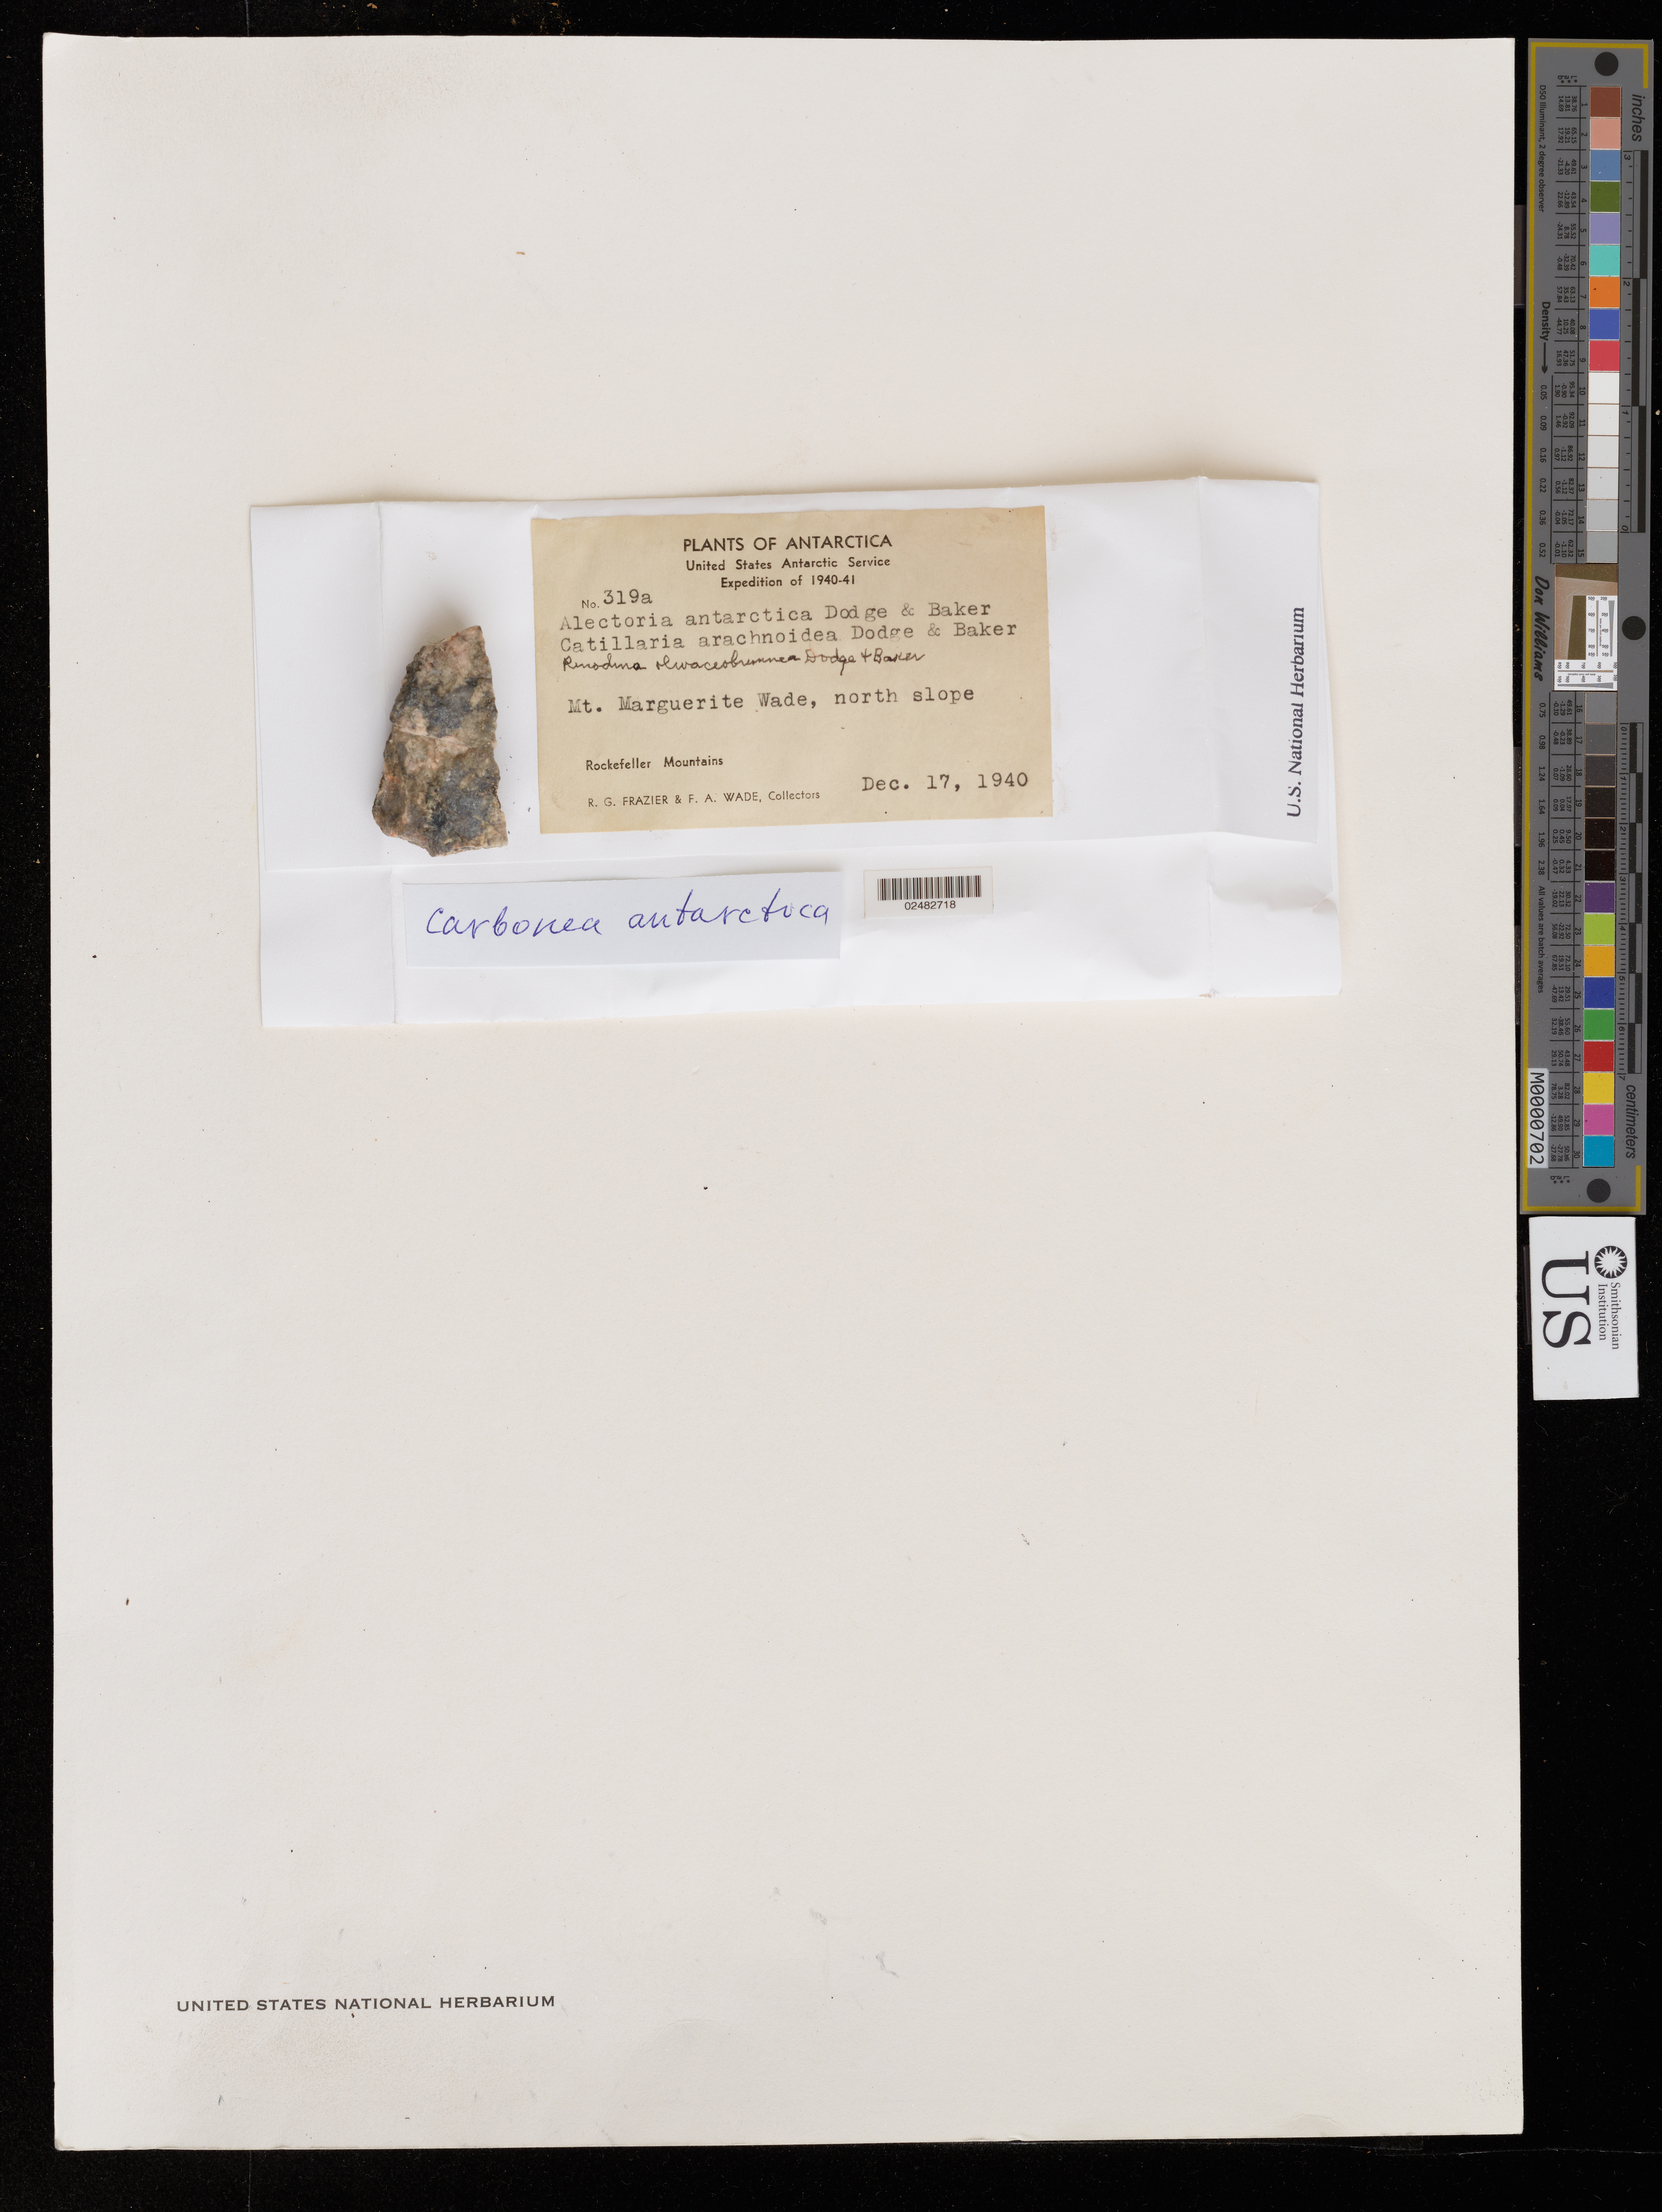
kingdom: Fungi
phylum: Ascomycota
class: Lecanoromycetes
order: Lecanorales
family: Lecanoraceae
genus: Carbonea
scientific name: Carbonea antarctica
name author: (C.W. Dodge & G.E. Baker) D. Hawksw. & Iturr.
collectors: R. Frazier & F. A. Wade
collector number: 319a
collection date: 1940-12-17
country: Antarctica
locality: United States Antarctic Service Expedition of 1940-41. Mt. Marguerite Wade, north slope. Rockefeller Mountains.